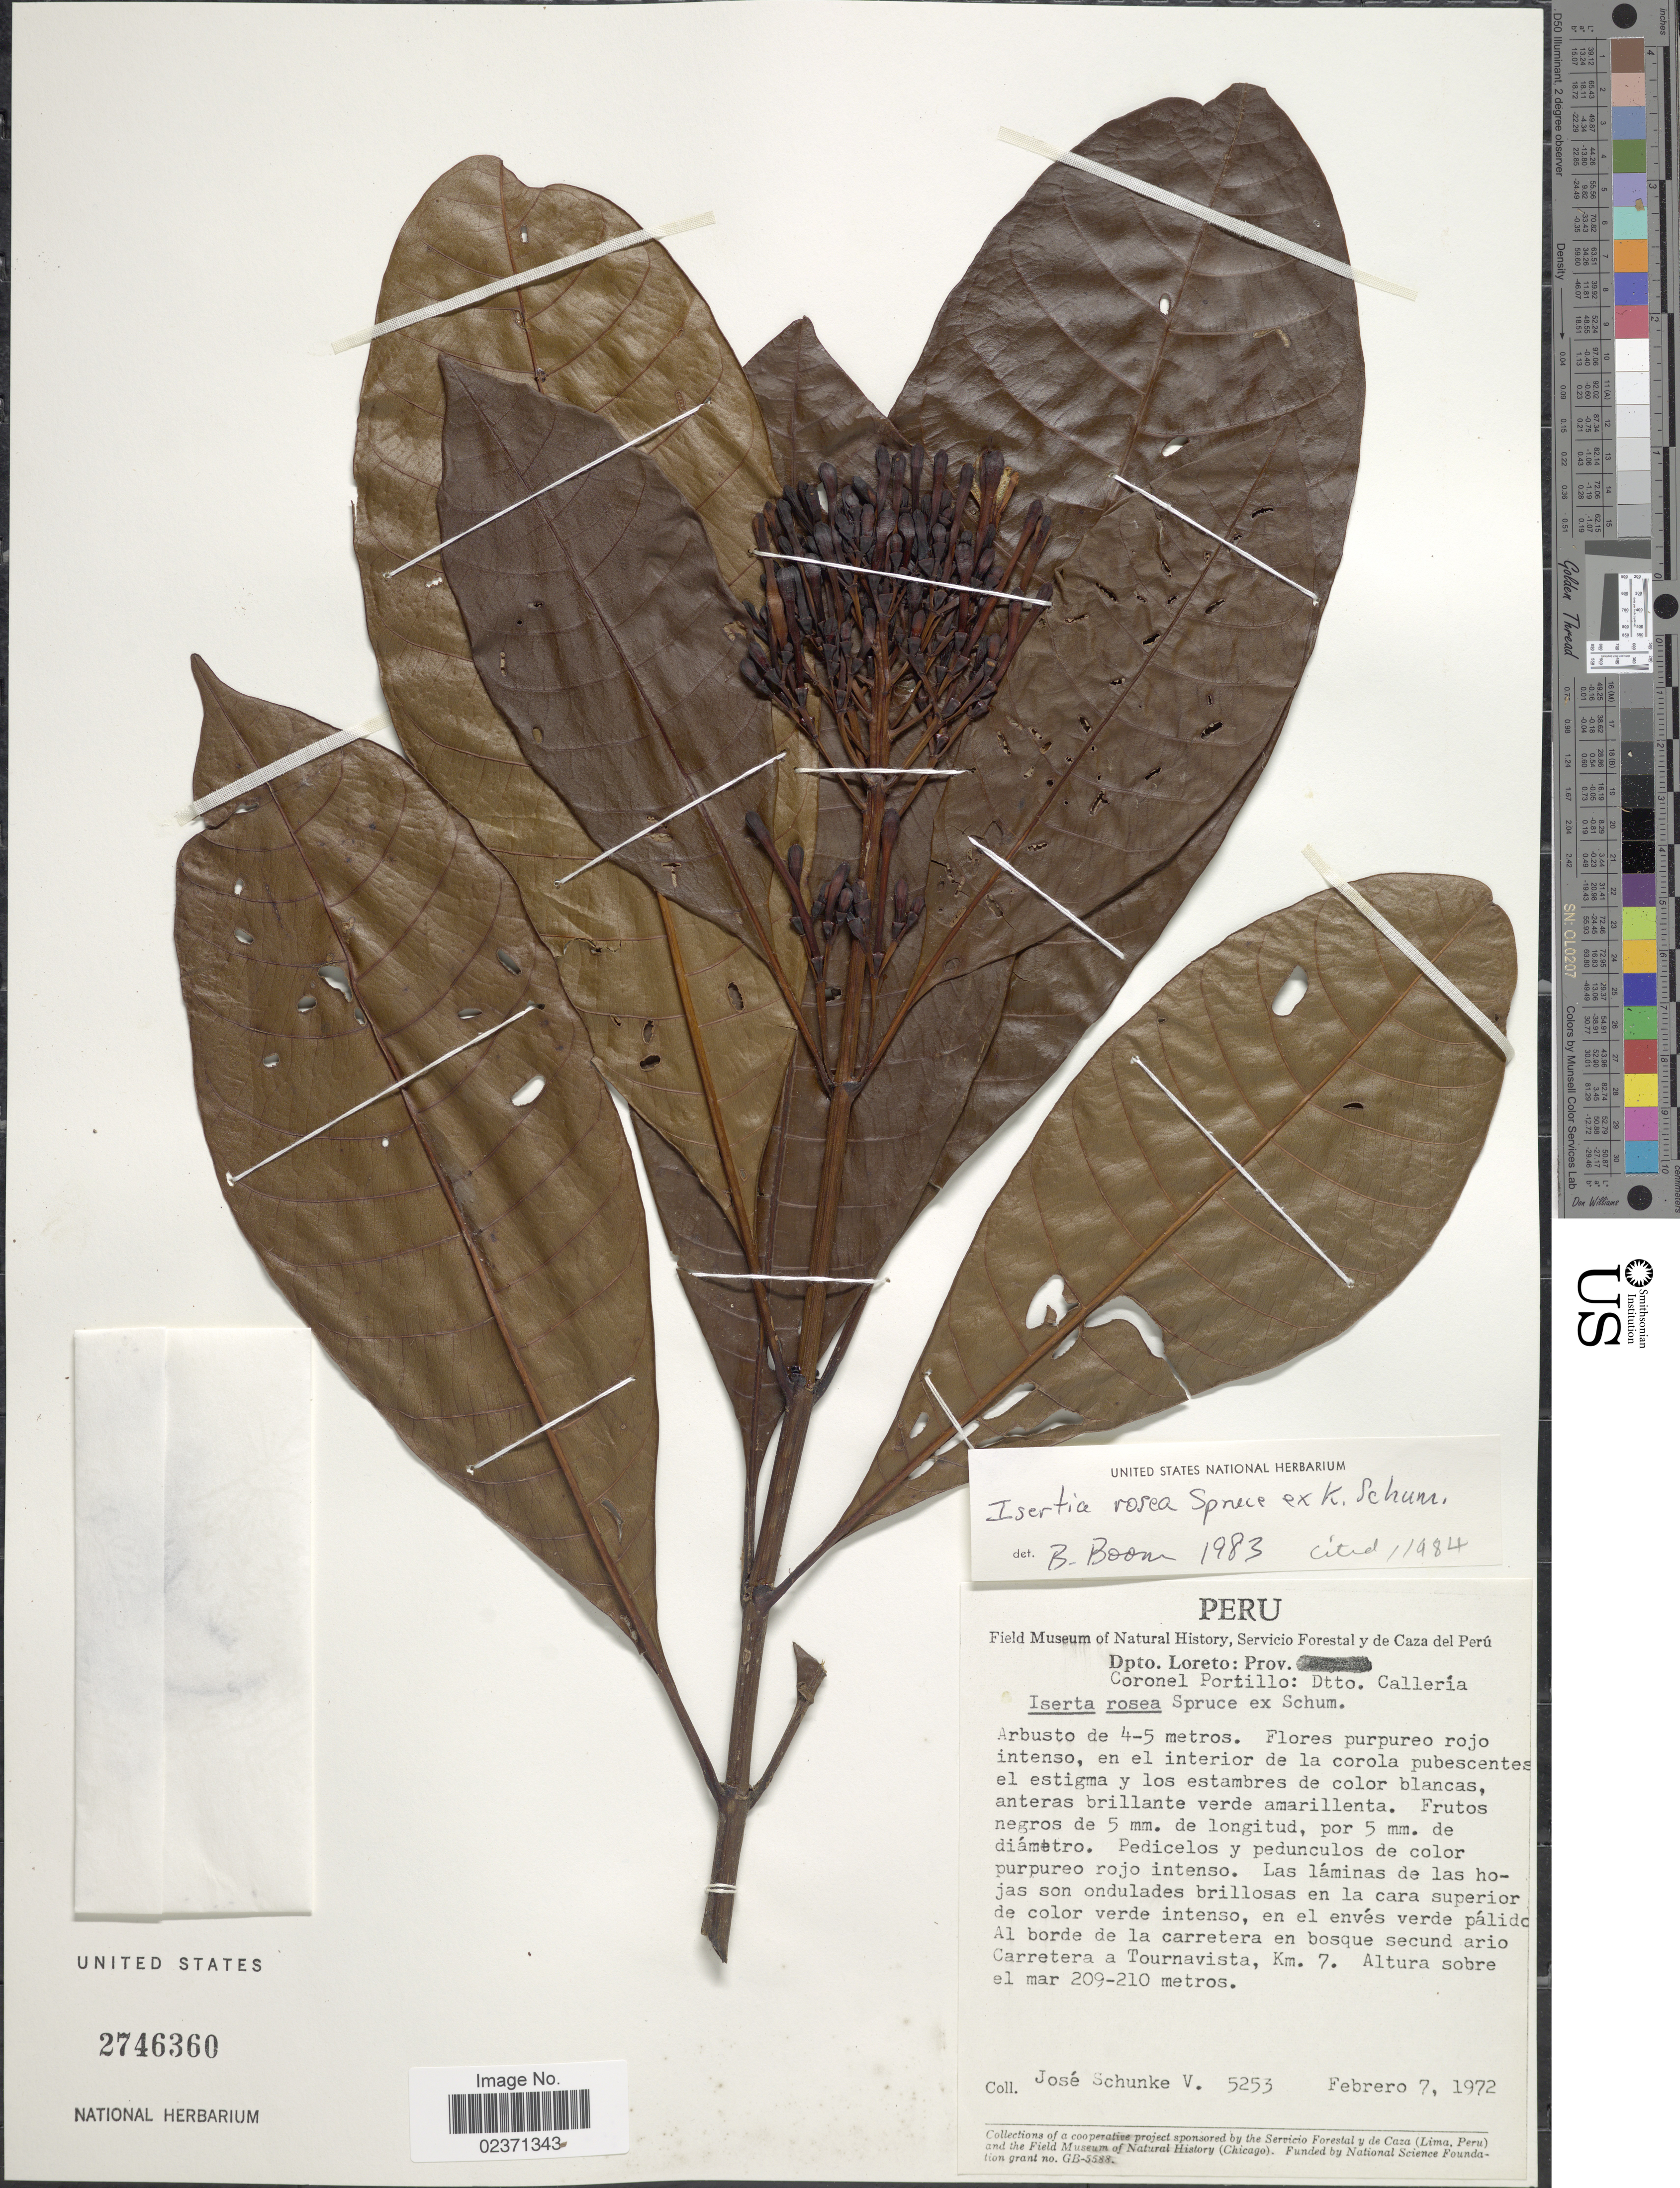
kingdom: Plantae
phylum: Tracheophyta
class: Magnoliopsida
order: Gentianales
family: Rubiaceae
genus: Isertia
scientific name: Isertia rosea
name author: Spruce ex K. Schum.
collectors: J. Schunke Vigo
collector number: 5253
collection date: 1972-02-07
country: Peru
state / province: Loreto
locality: Dpto. Loreto: Prov. Coronel Portillo: Dtto. Calleria. Al borde de la carretera en bosque secundario Carretera a Tournavista, Km. 7.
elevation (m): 209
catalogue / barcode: US 2746360